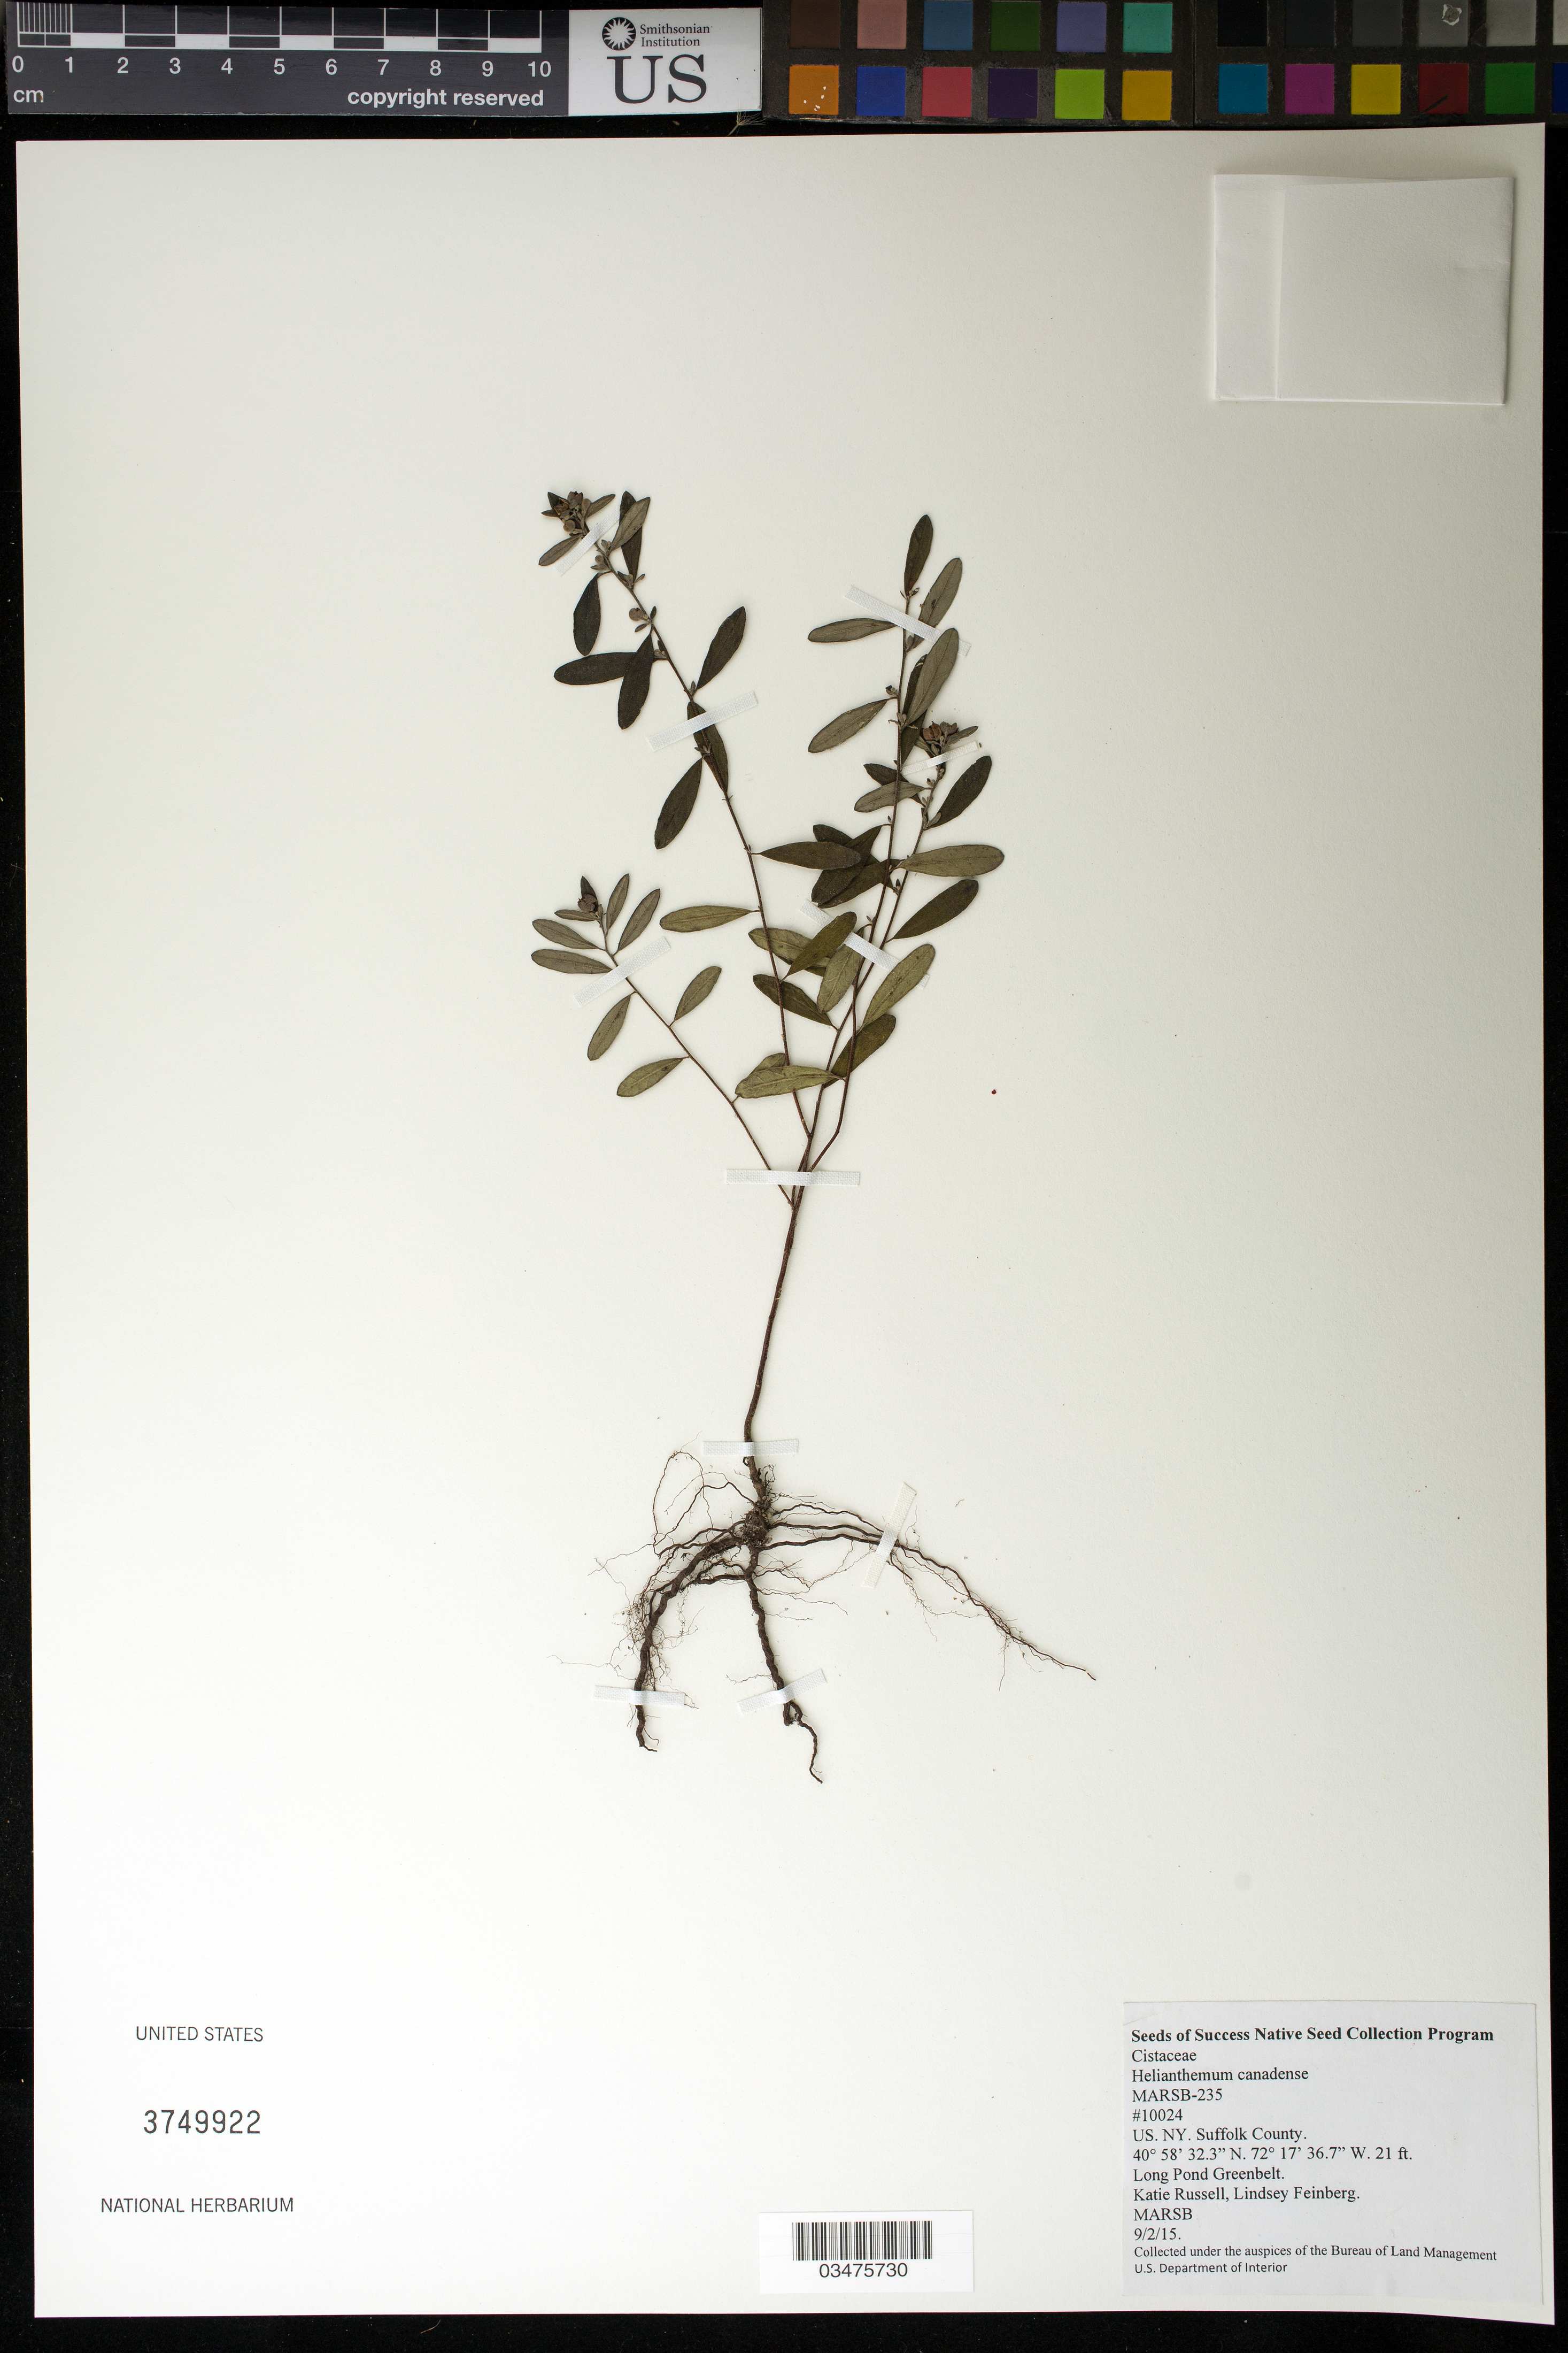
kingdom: Plantae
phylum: Tracheophyta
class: Magnoliopsida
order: Malvales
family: Cistaceae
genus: Helianthemum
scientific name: Helianthemum canadense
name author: (L.) Michx.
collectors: K. Russell & L. Feinberg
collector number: MARSB-235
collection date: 2015-09-02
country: United States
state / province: New York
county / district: Suffolk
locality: Long Pond Greenbelt.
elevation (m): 6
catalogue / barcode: US 3749922